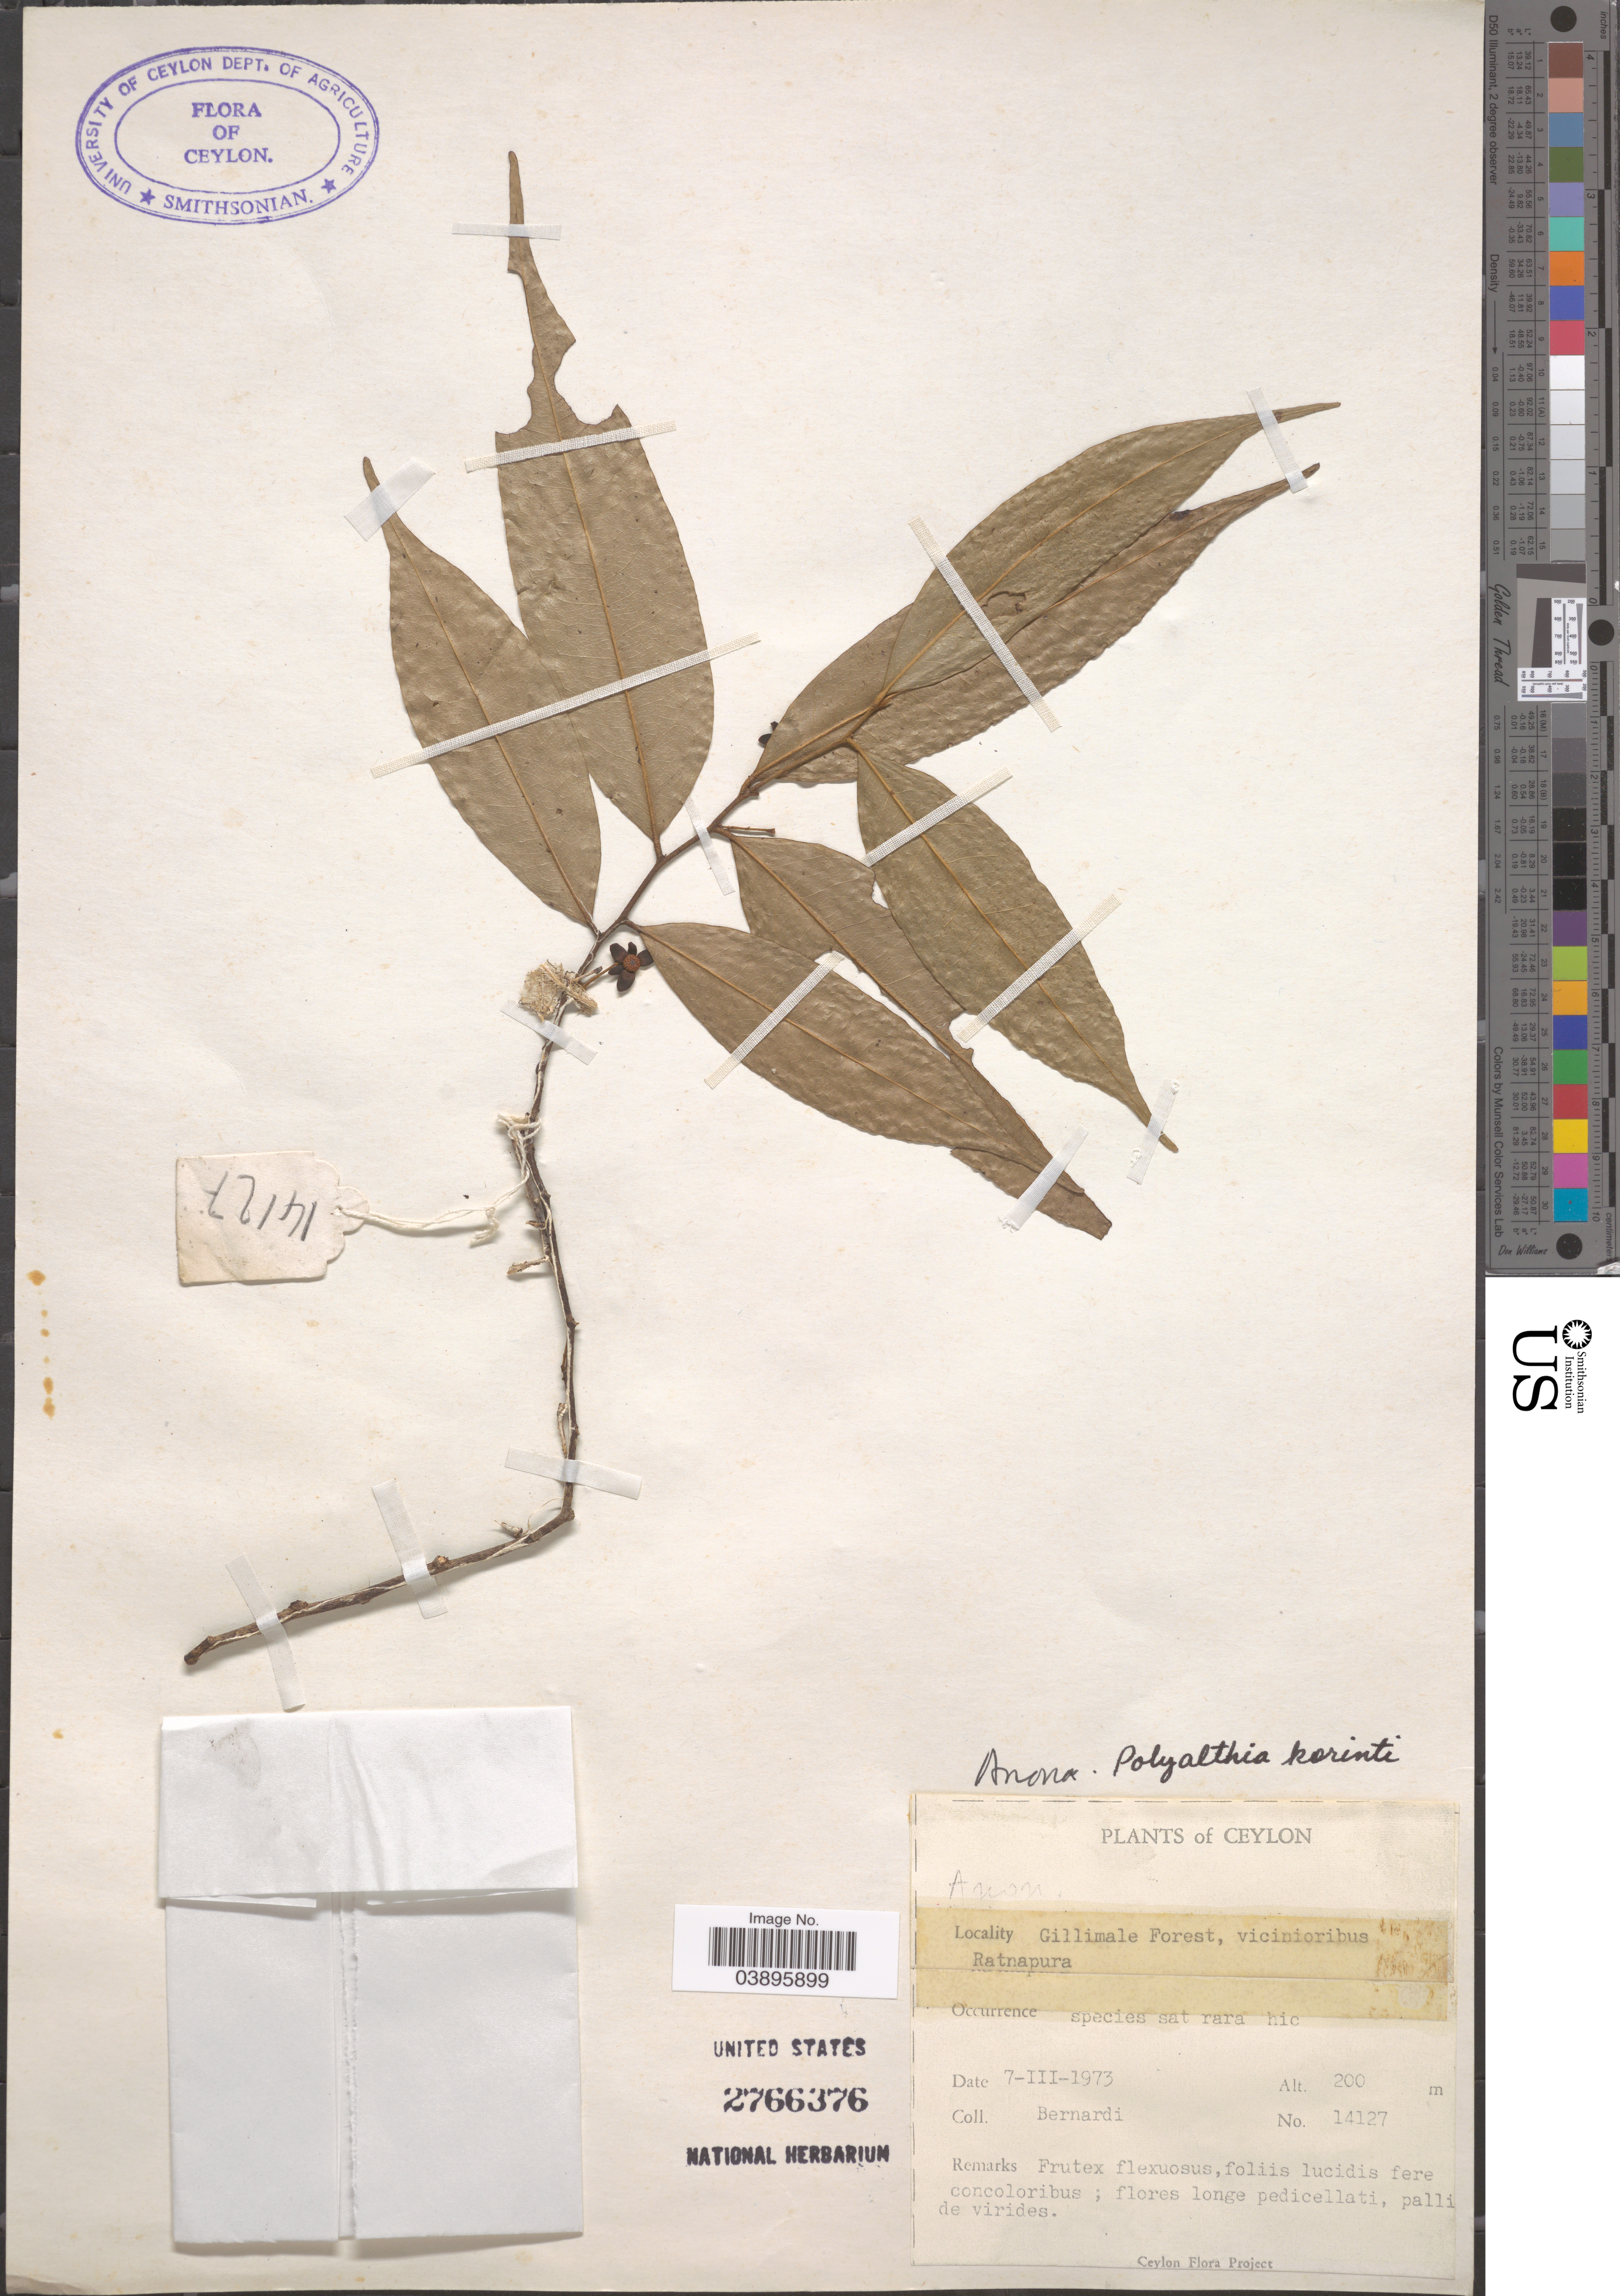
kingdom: Plantae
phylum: Tracheophyta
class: Magnoliopsida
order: Magnoliales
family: Annonaceae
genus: Polyalthia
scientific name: Polyalthia korinti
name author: (Dunal) Thwaites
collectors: Bernardi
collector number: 14127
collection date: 1973-03-07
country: Sri Lanka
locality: Ceylon. Gillimale Forest, vicinioribus Ratnapura.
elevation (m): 200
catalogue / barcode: US 2766376